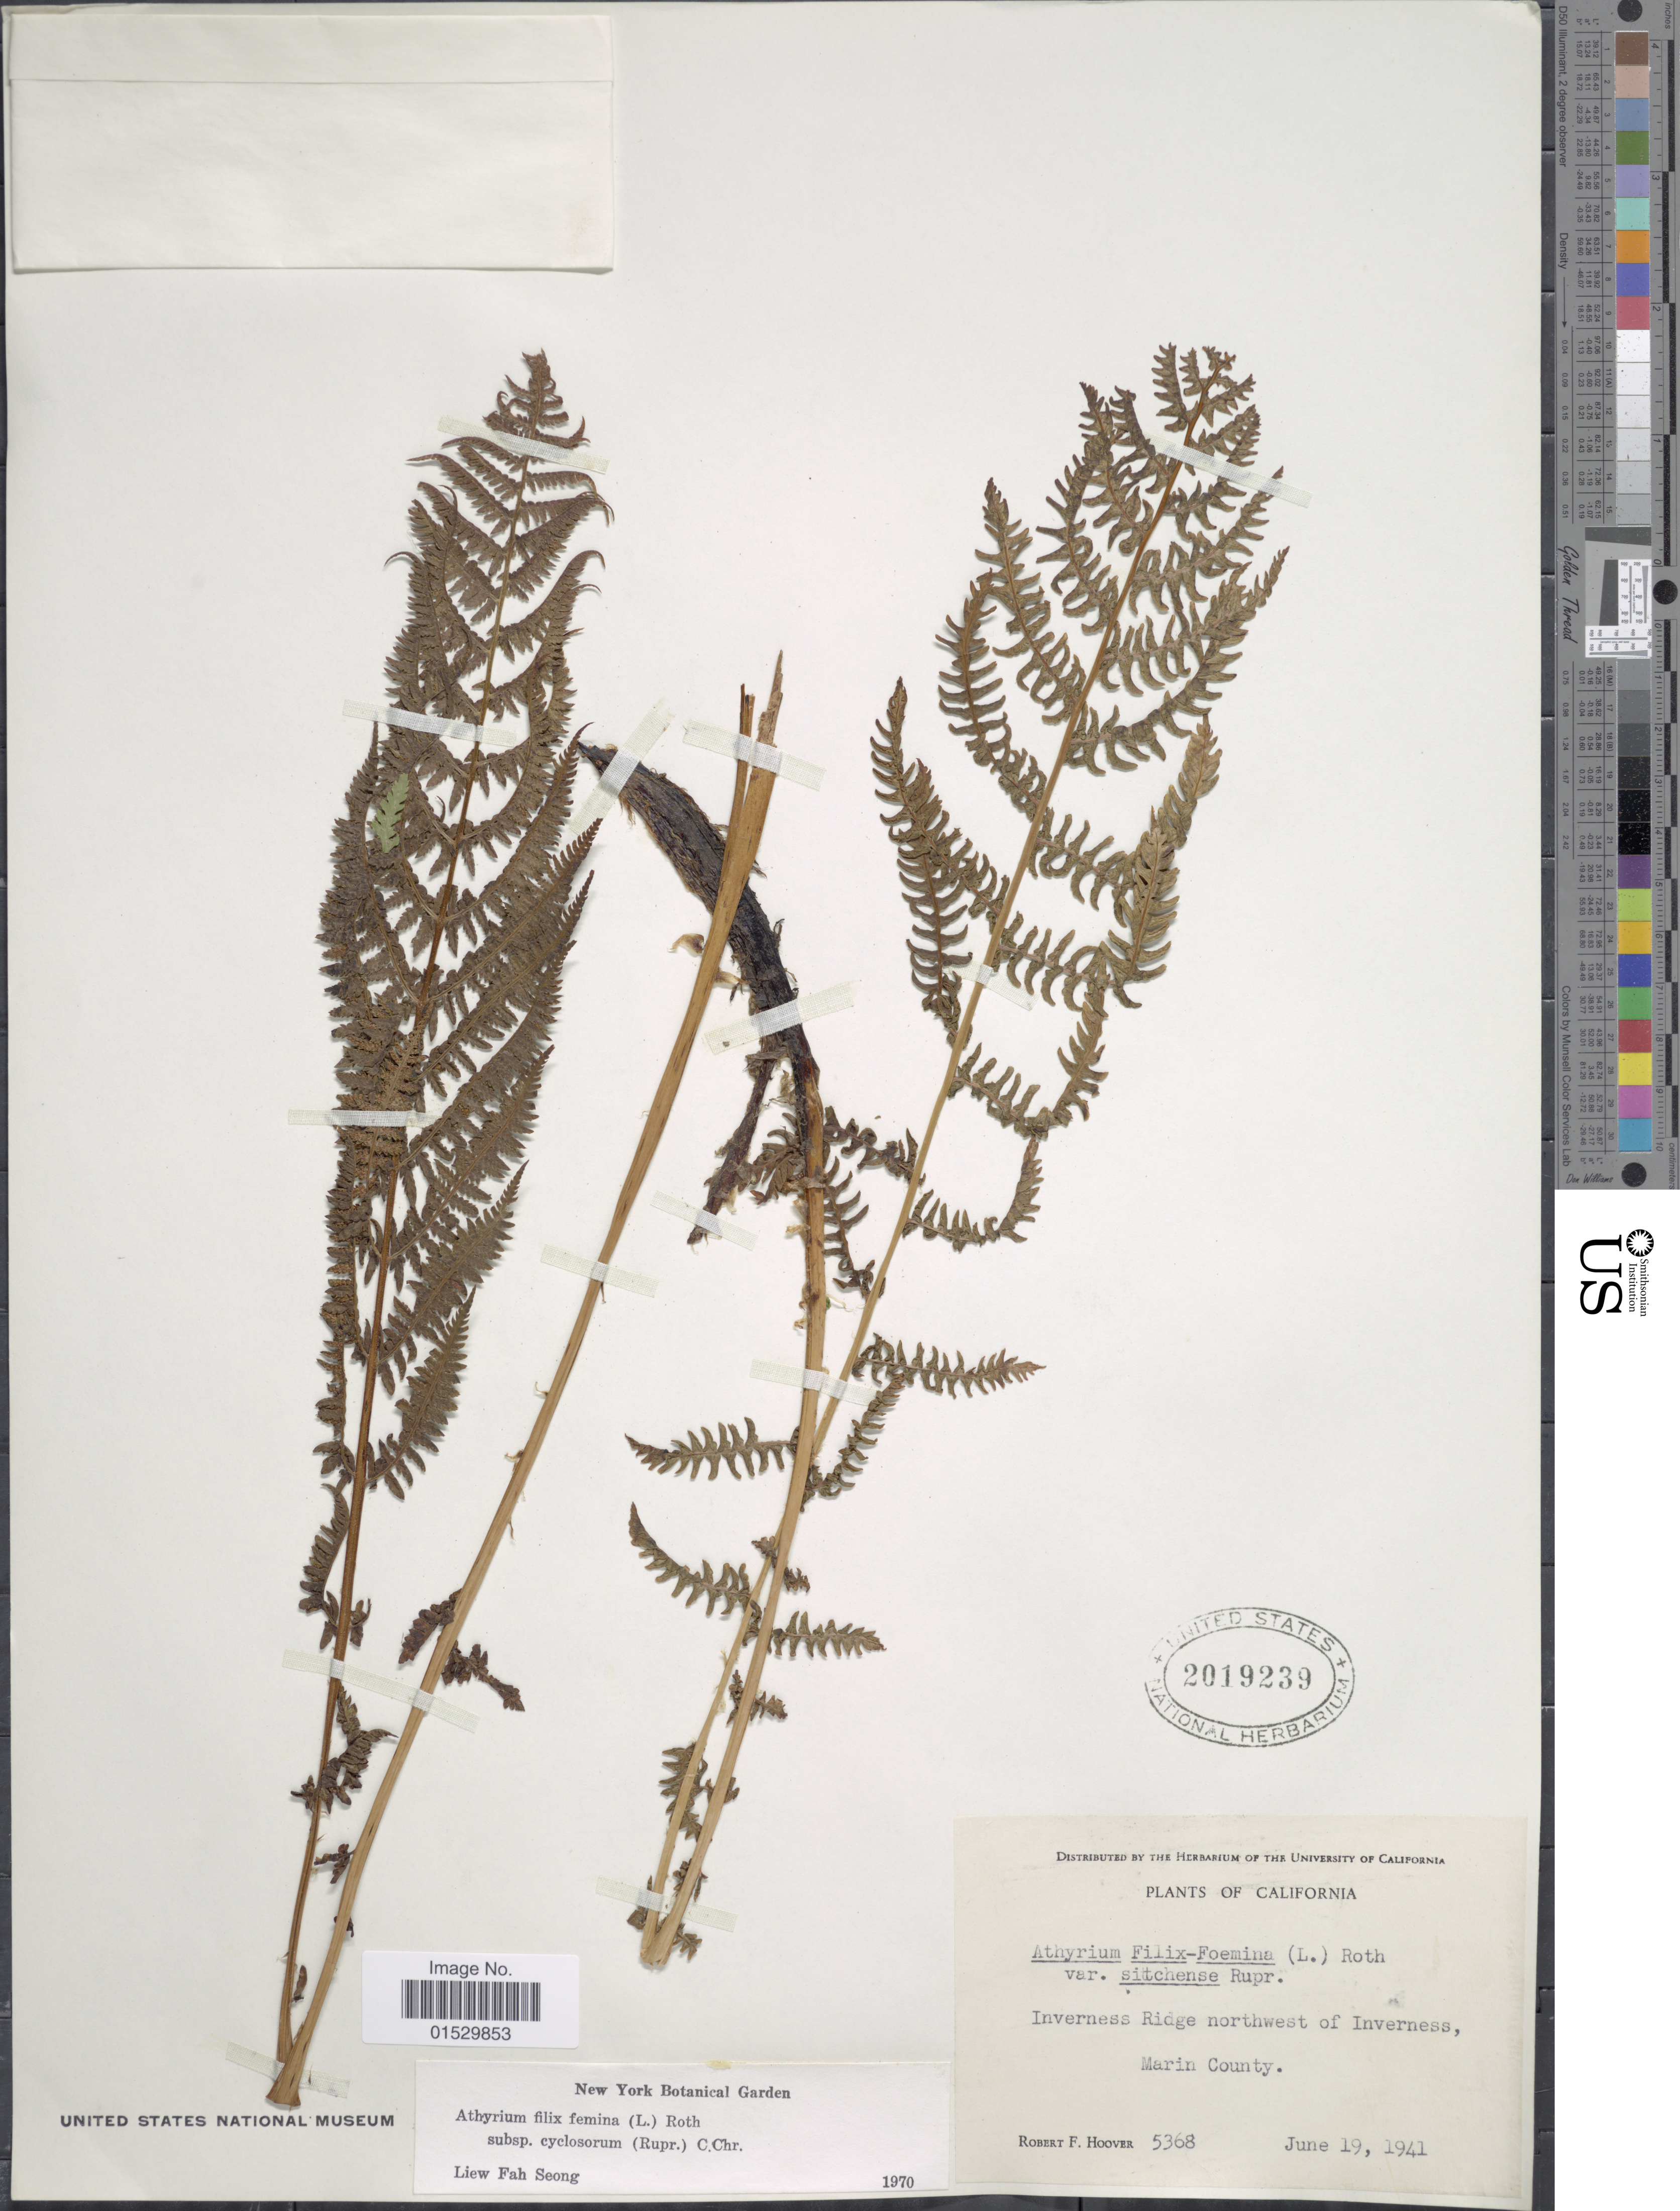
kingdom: Plantae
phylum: Tracheophyta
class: Polypodiopsida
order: Polypodiales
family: Athyriaceae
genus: Athyrium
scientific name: Athyrium filix-femina subsp. cyclosorum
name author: (Rupr.) C. Chr.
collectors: R. F. Hoover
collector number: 5368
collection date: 1941-06-19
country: United States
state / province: California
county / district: Marin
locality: Inverness Ridge northwest of Inverness, Marin County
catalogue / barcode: US 2019239